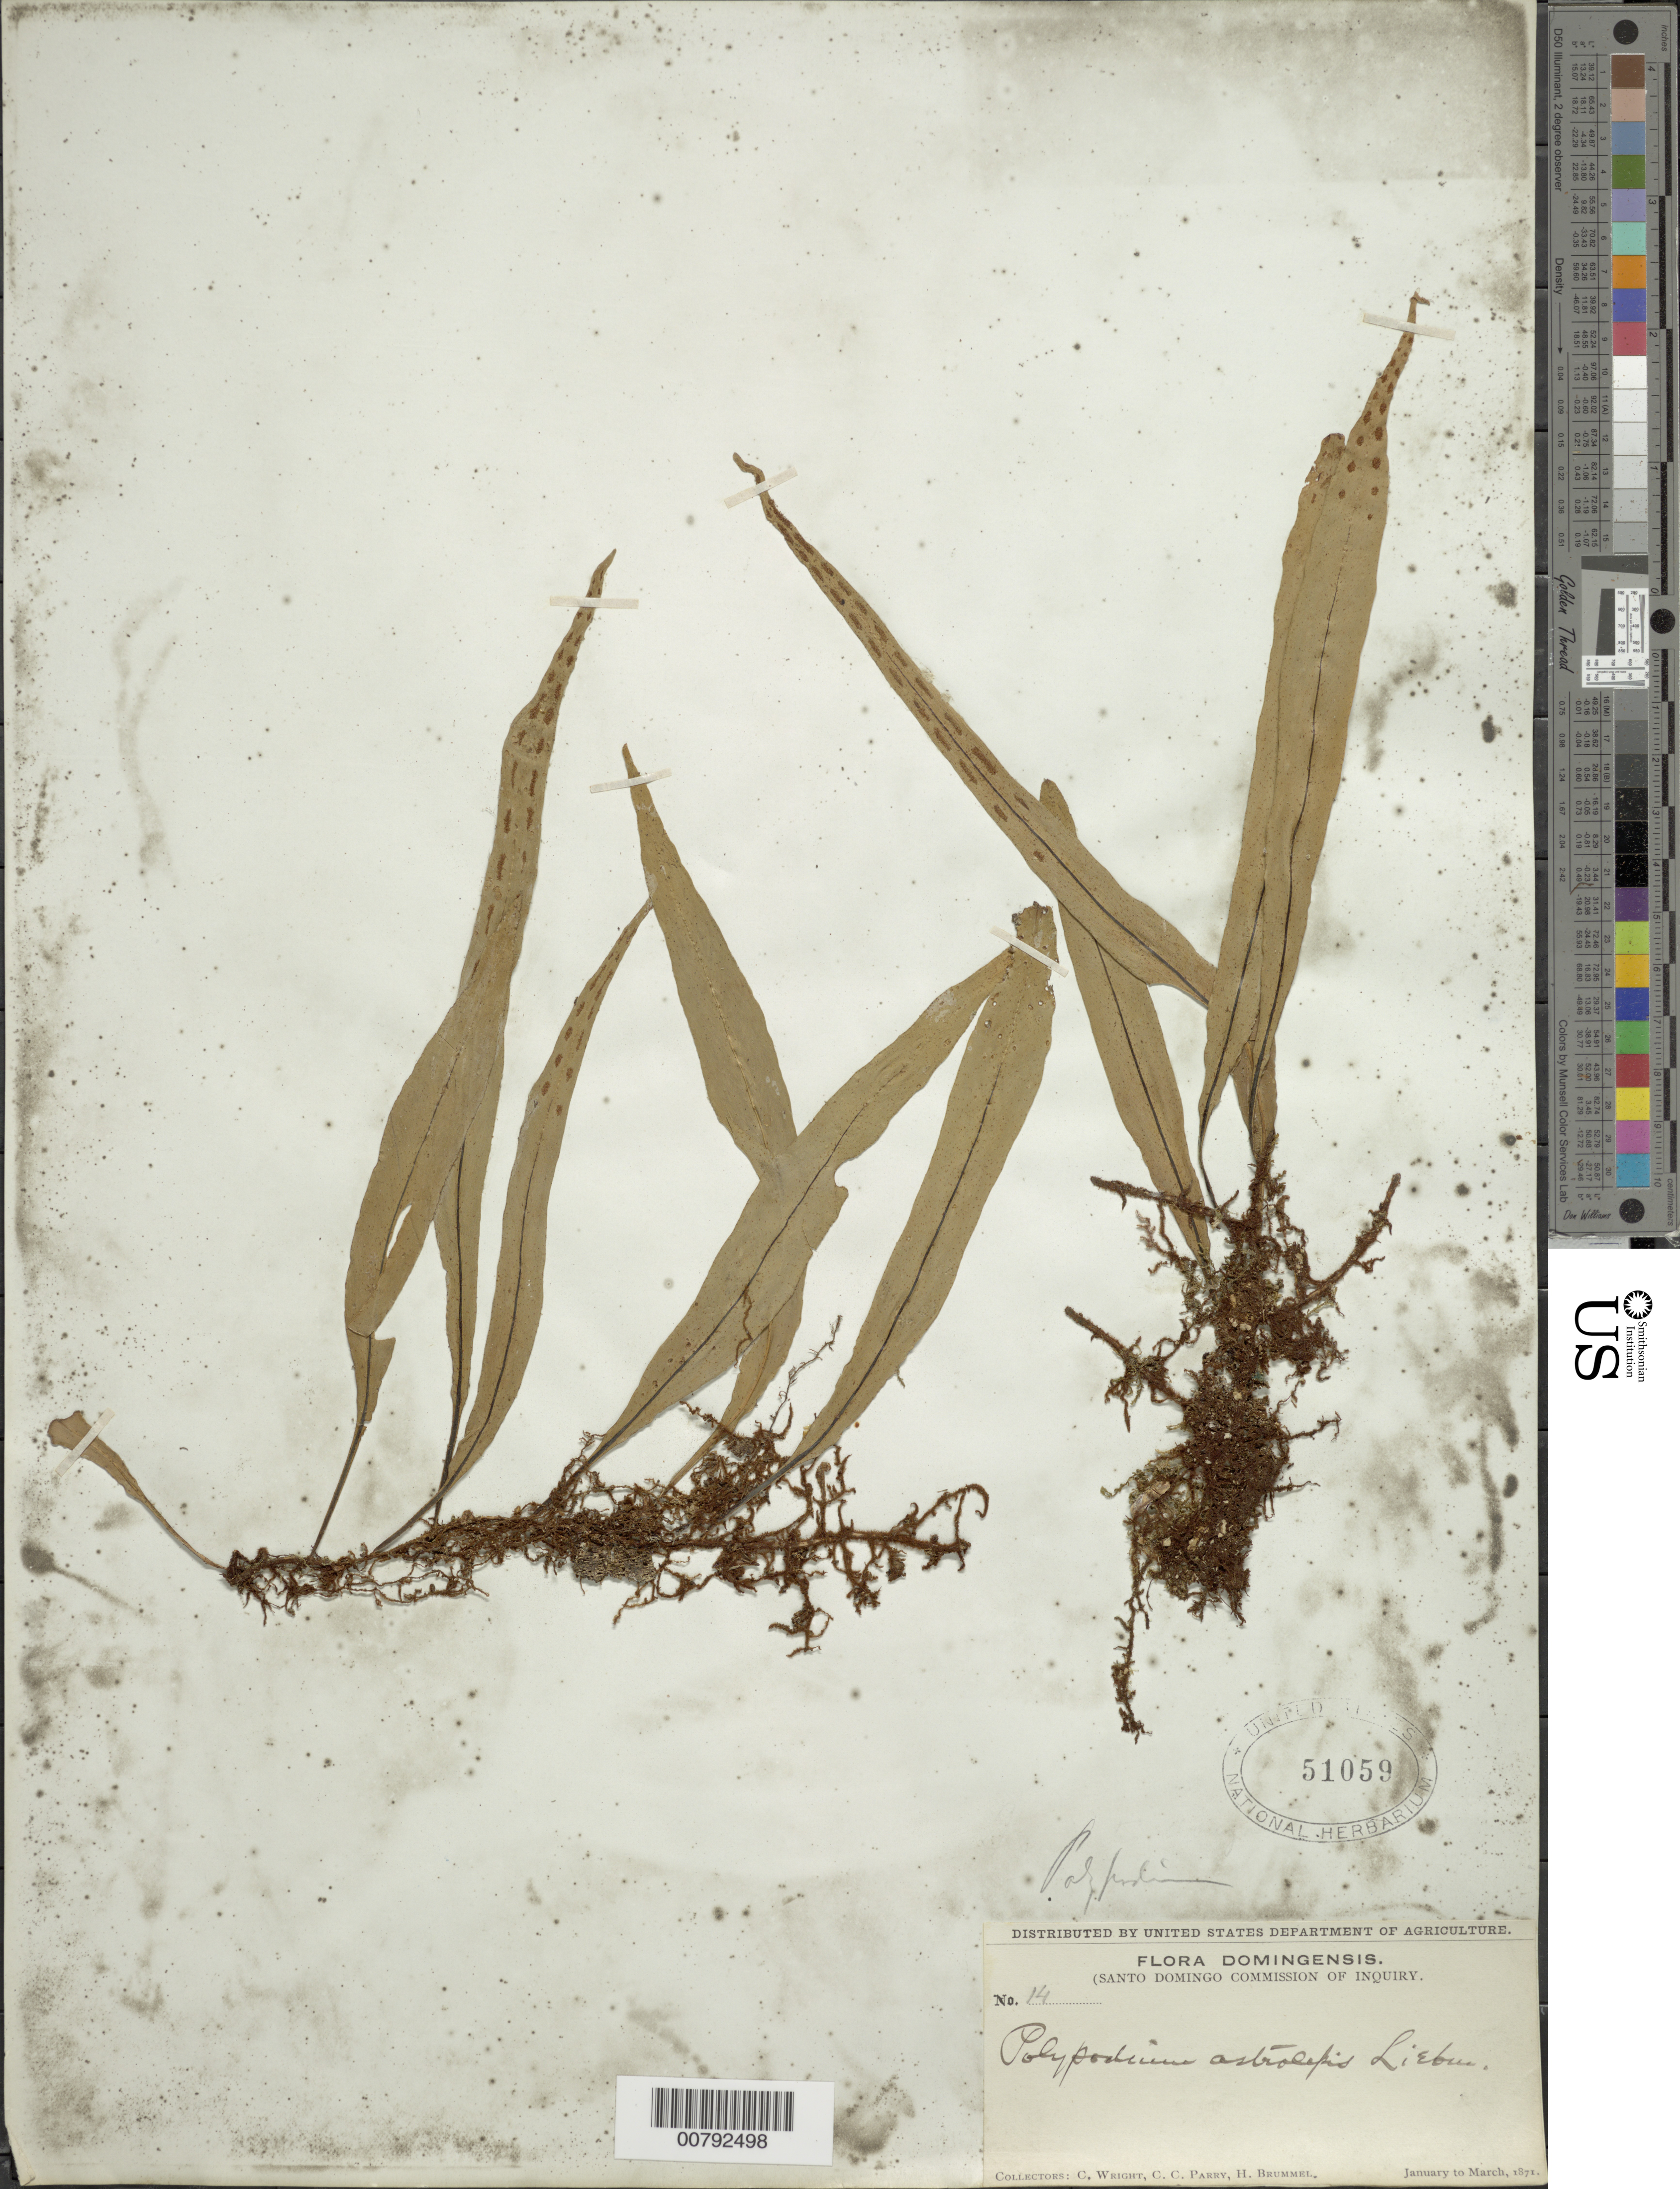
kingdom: Plantae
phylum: Tracheophyta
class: Polypodiopsida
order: Polypodiales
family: Polypodiaceae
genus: Pleopeltis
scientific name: Pleopeltis astrolepis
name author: (Liebm.) E. Fourn.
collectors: C. Wright, G. Parry & H. Brummel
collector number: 14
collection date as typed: Jan 1871 to -- Mar 1871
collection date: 1871-01/1871-03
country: Dominican Republic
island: Hispaniola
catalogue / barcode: US 51059